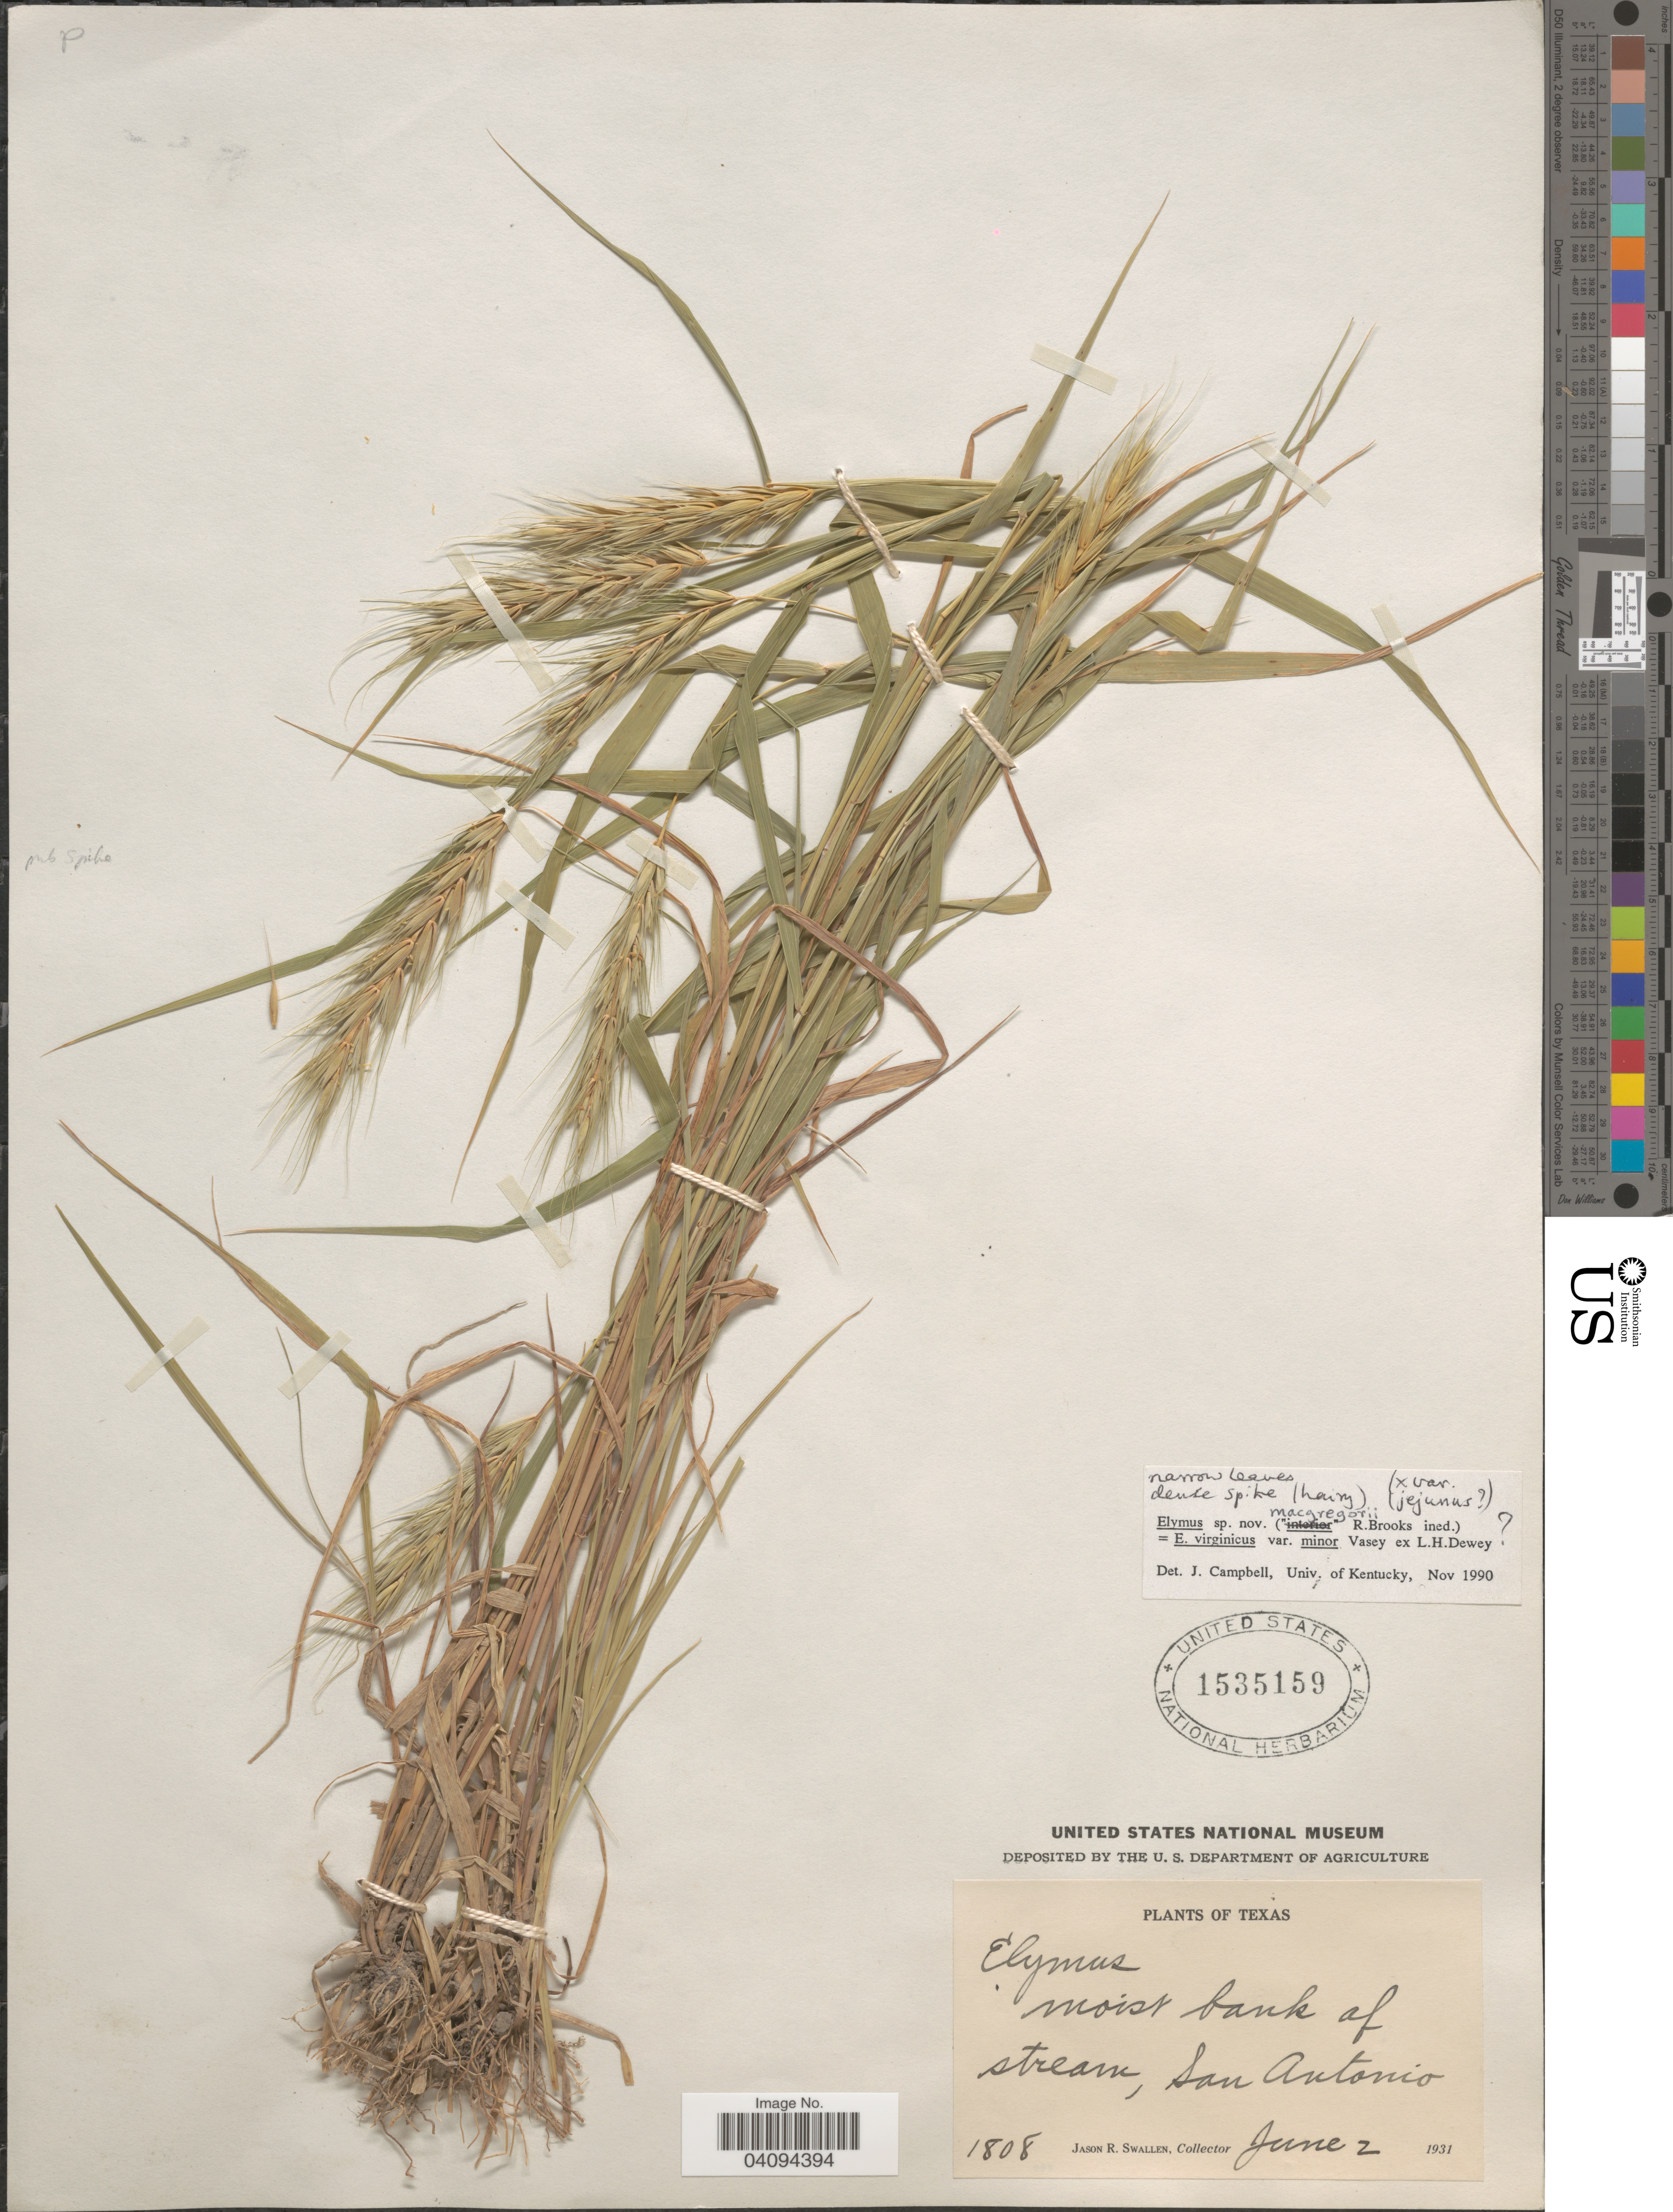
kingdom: Plantae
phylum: Tracheophyta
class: Liliopsida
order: Poales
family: Poaceae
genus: Elymus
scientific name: Elymus macgregorii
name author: R.E. Brooks & J.J.N. Campb.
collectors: J. R. Swallen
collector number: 1808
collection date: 1931-06-02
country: United States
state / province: Texas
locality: Moist bank of stream, San Antonio.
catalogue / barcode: US 1535159